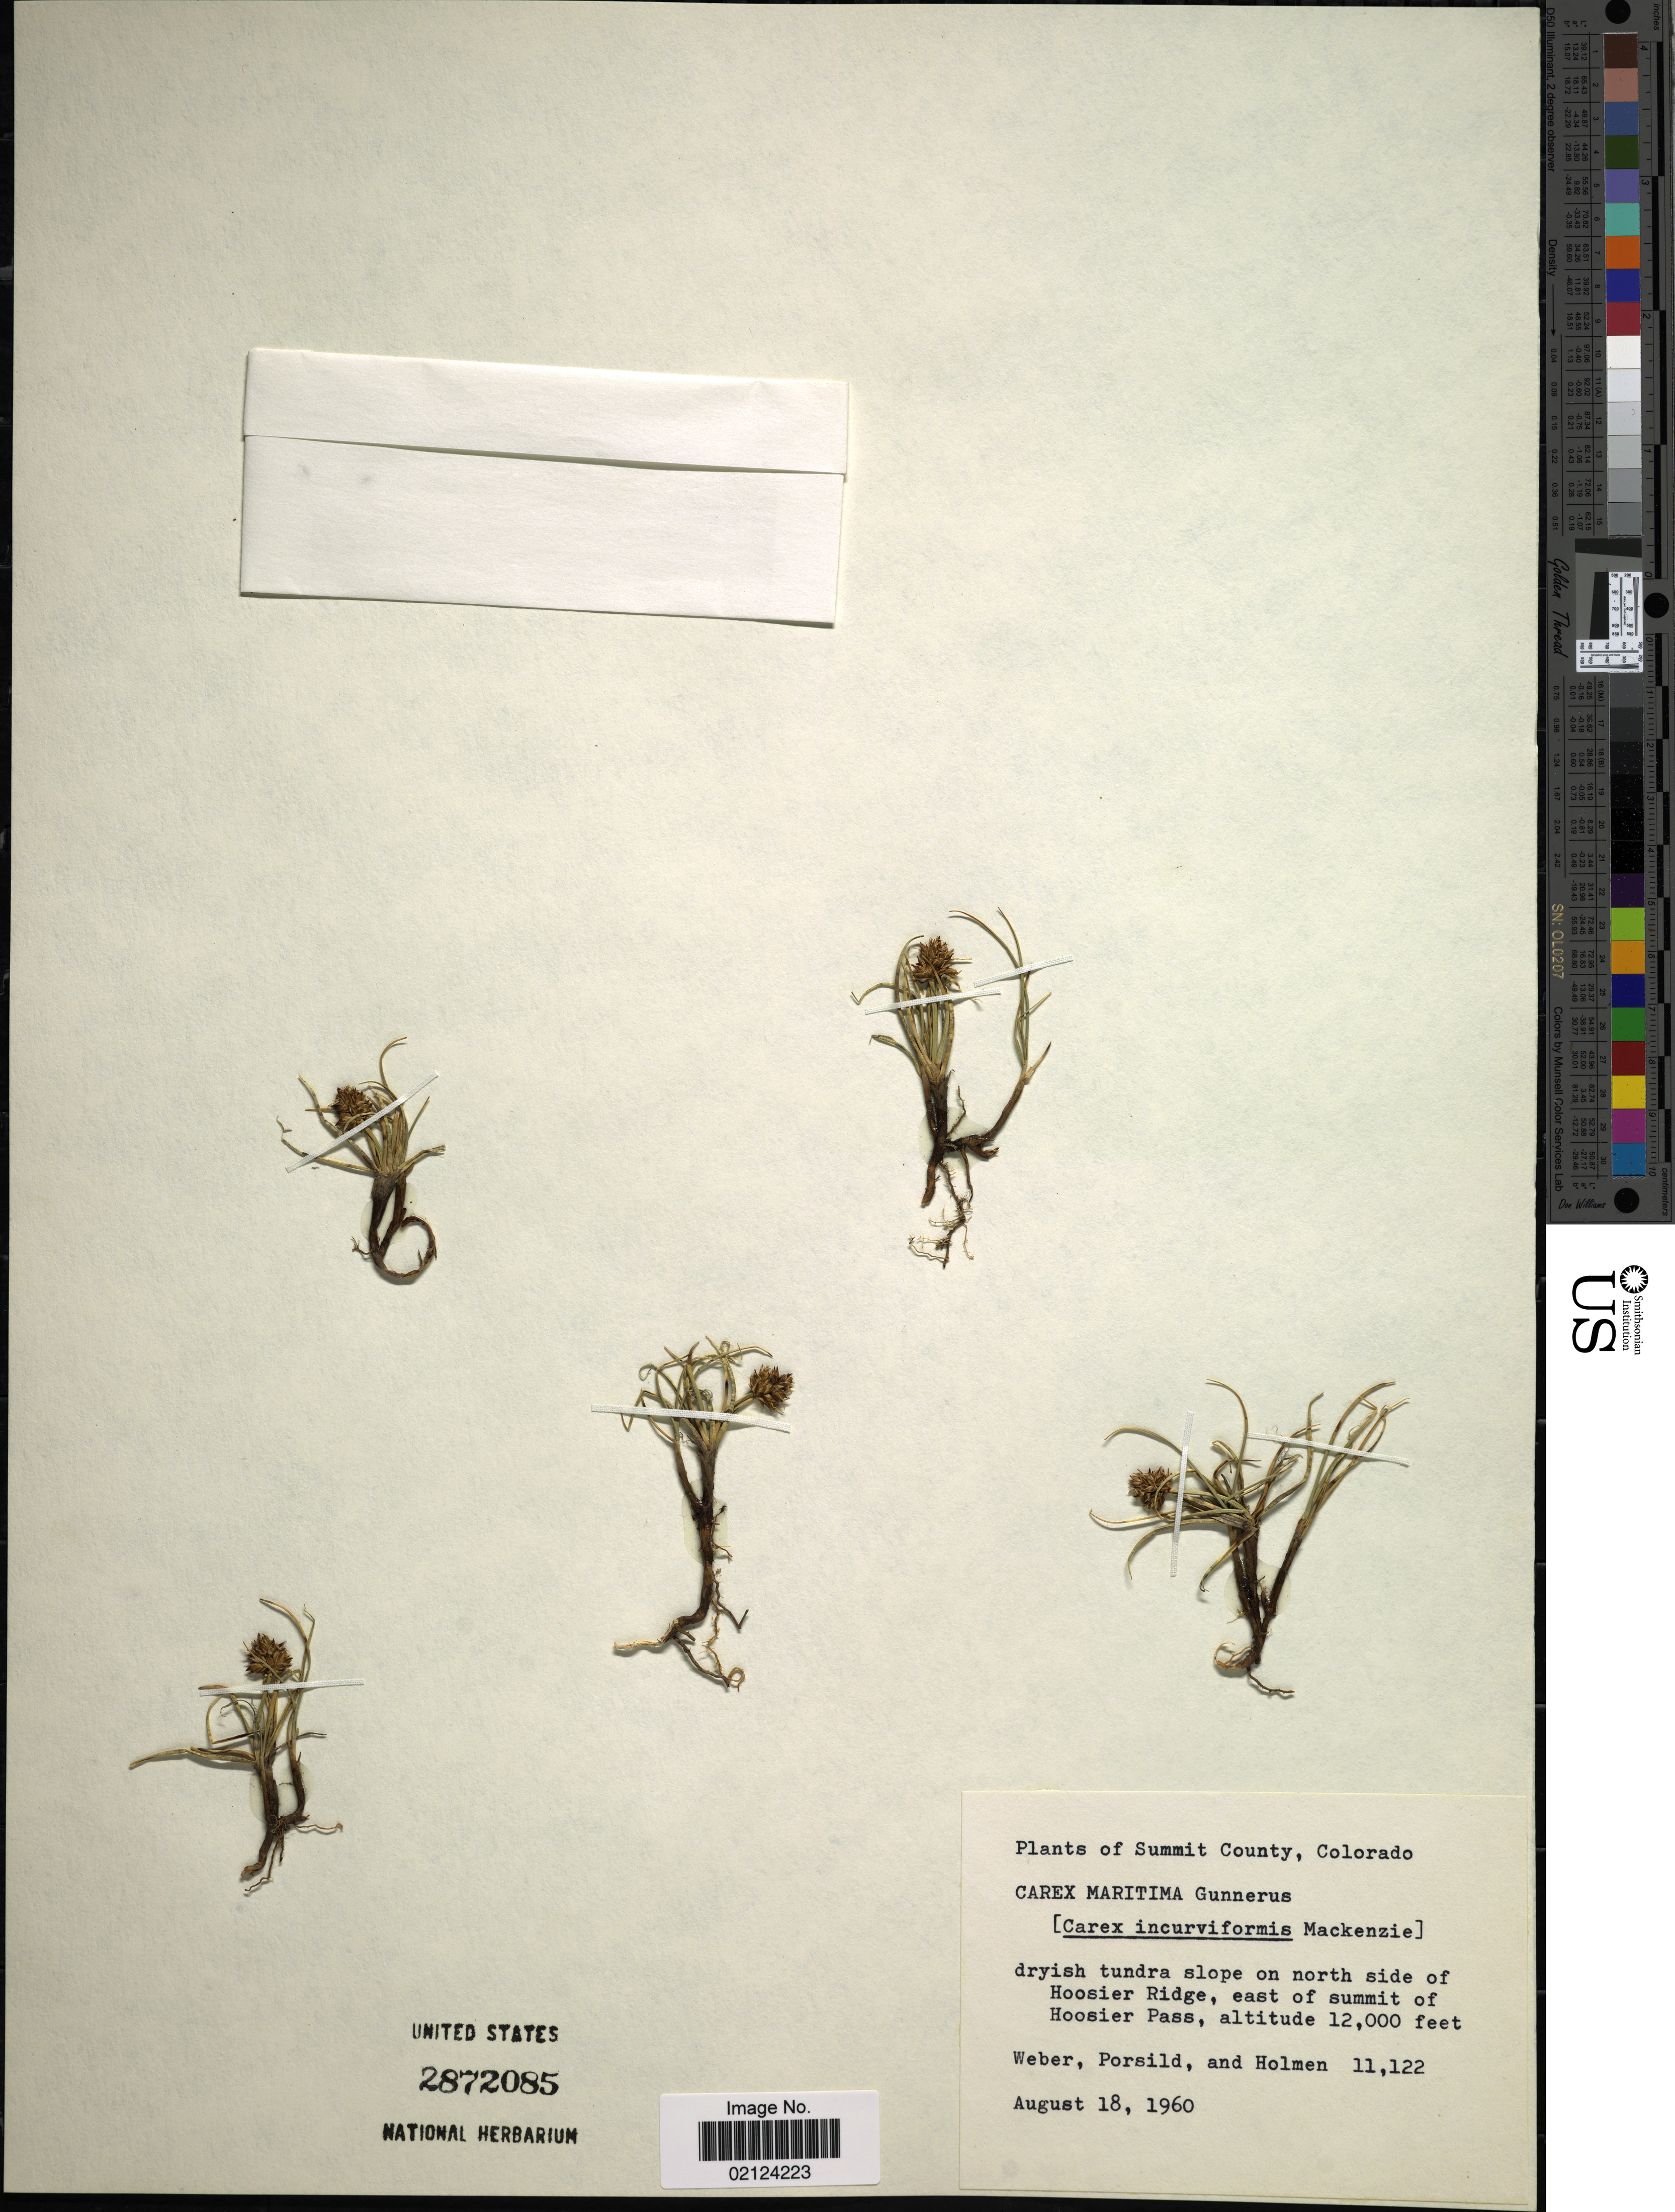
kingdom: Plantae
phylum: Tracheophyta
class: Liliopsida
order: Poales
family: Cyperaceae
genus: Carex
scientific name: Carex maritima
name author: Gunnerus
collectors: -- Weber, Porsild & Holmen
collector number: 11122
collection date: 1960-08-18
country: United States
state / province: Colorado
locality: Summit County, on north side of Hoosier Ridge, east summit of Hoosier Pass.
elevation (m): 3658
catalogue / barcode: US 2872085